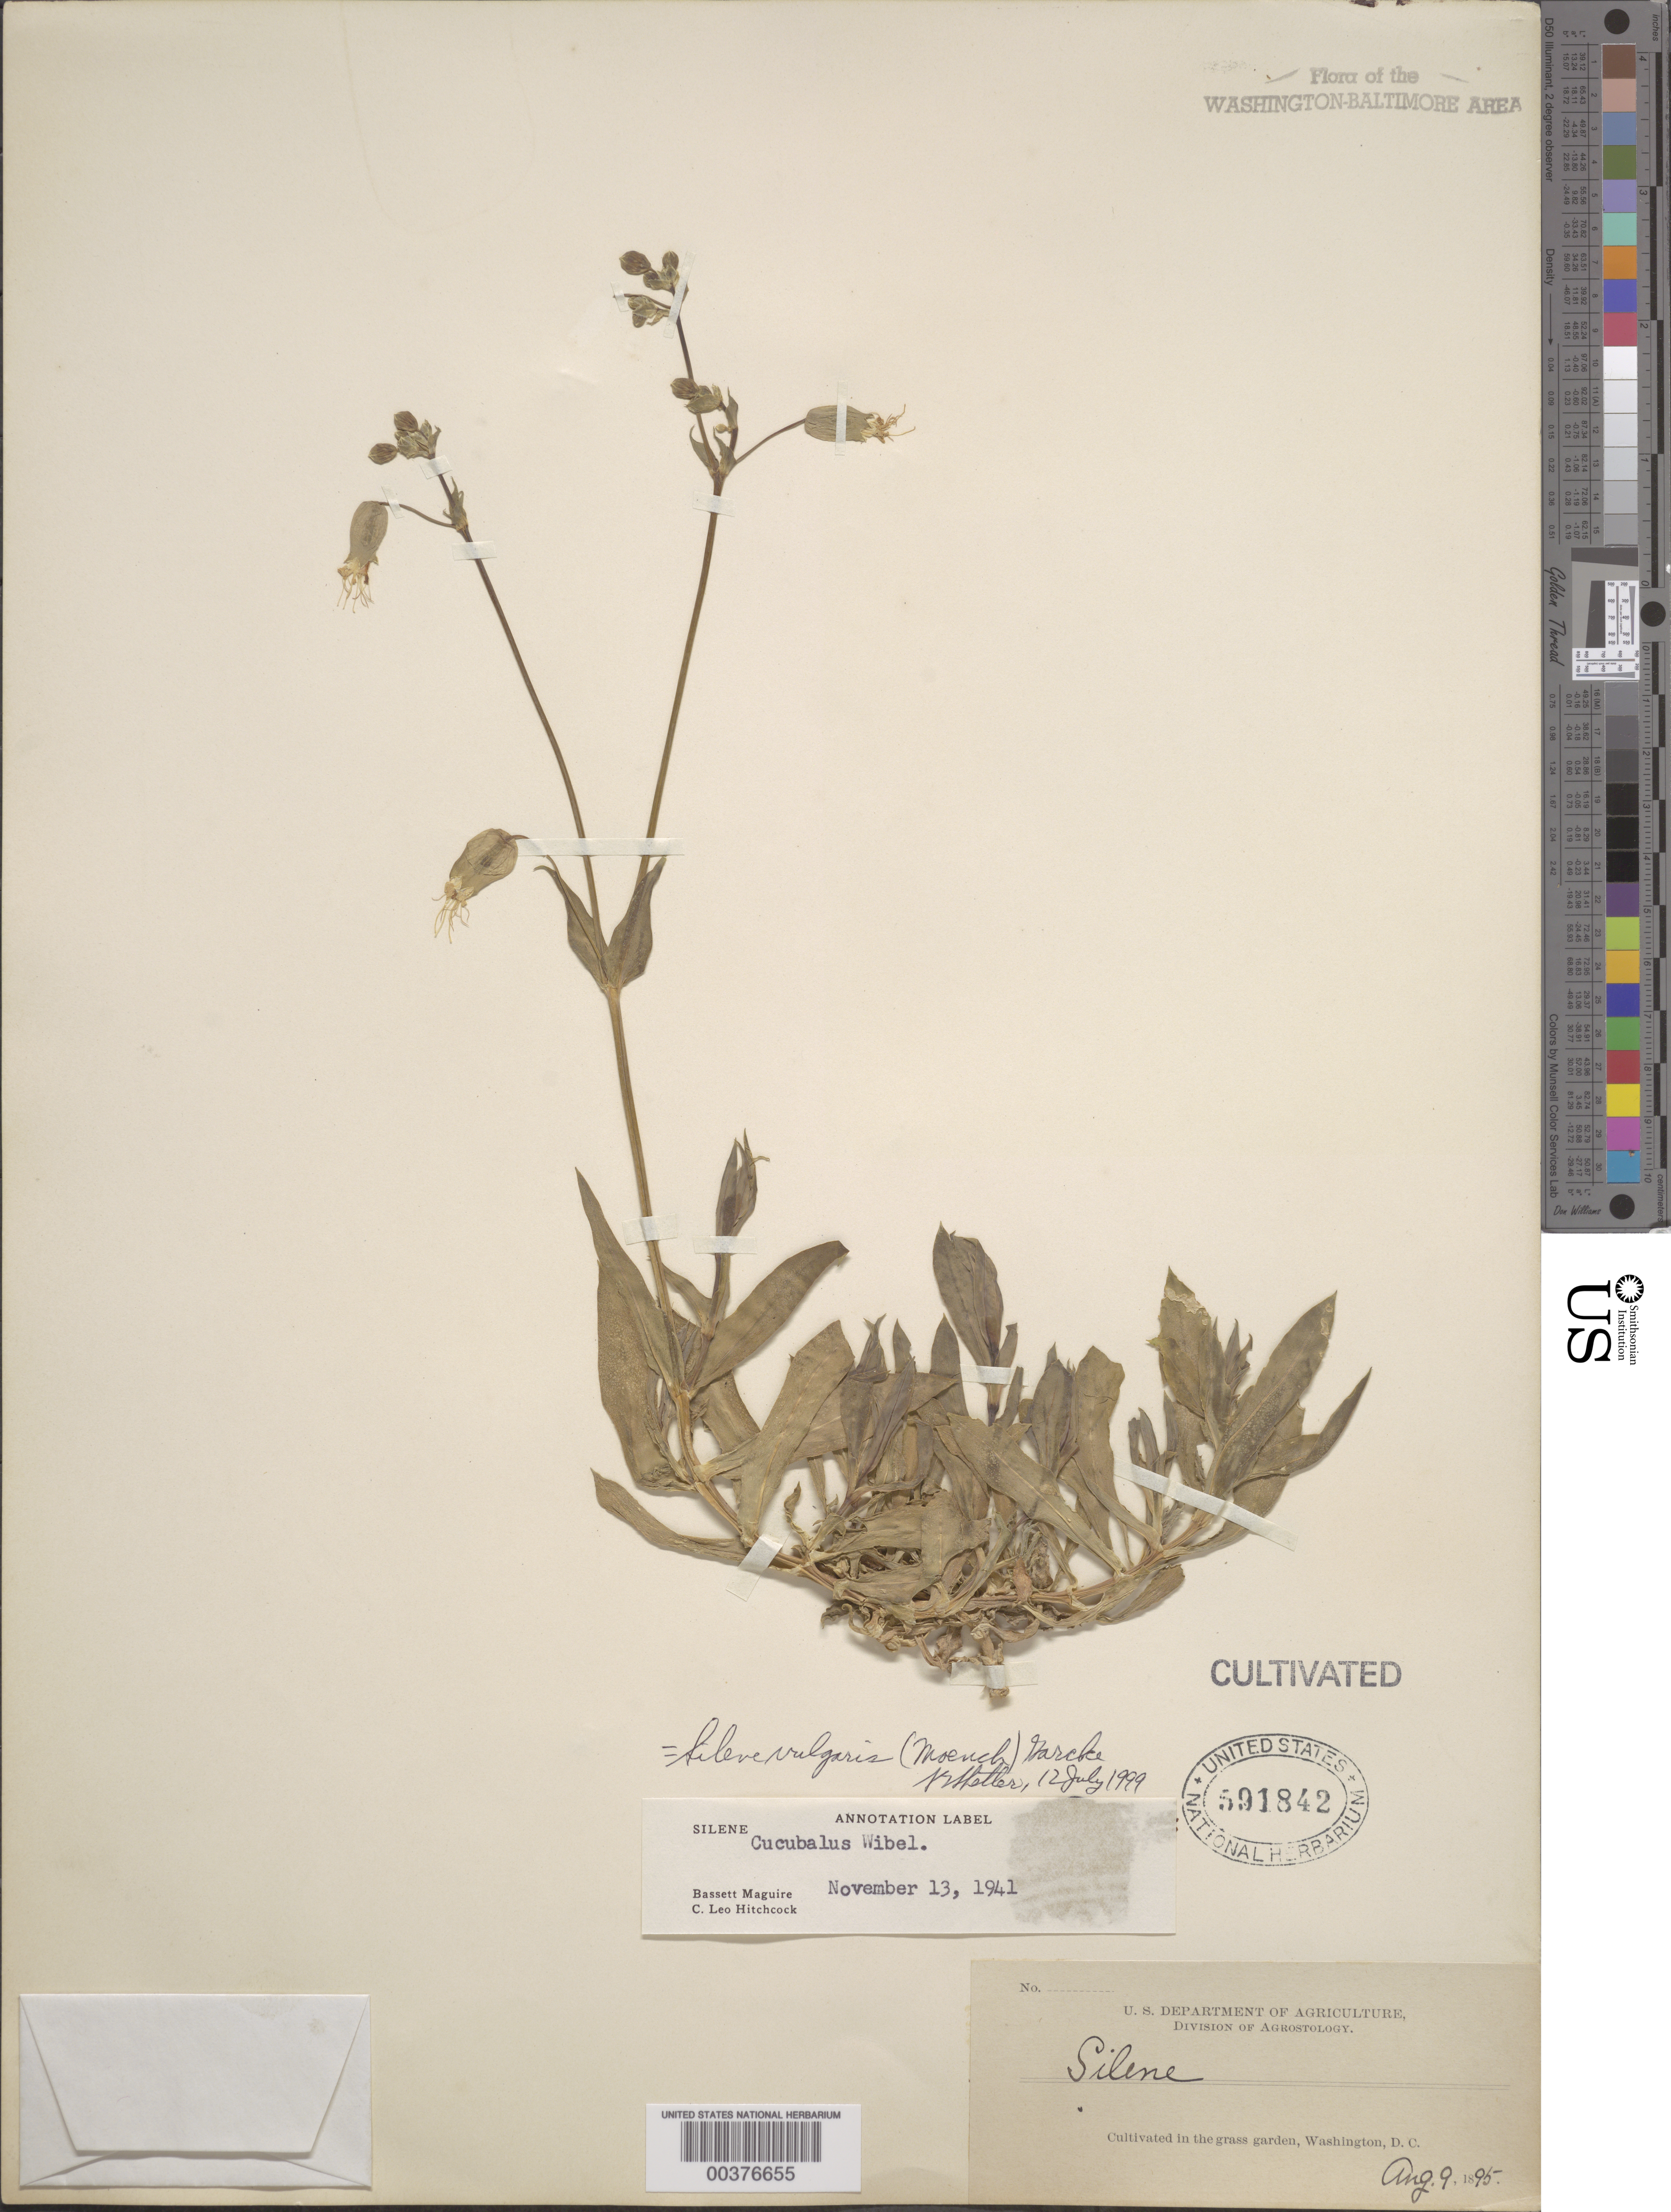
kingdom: Plantae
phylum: Tracheophyta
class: Magnoliopsida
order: Caryophyllales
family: Caryophyllaceae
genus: Silene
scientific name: Silene cucubalus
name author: L.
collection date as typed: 09 Aug 1895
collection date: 1895-08-09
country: United States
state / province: District of Columbia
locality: Department of Agriculture, in Grass garden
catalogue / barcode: US 591842